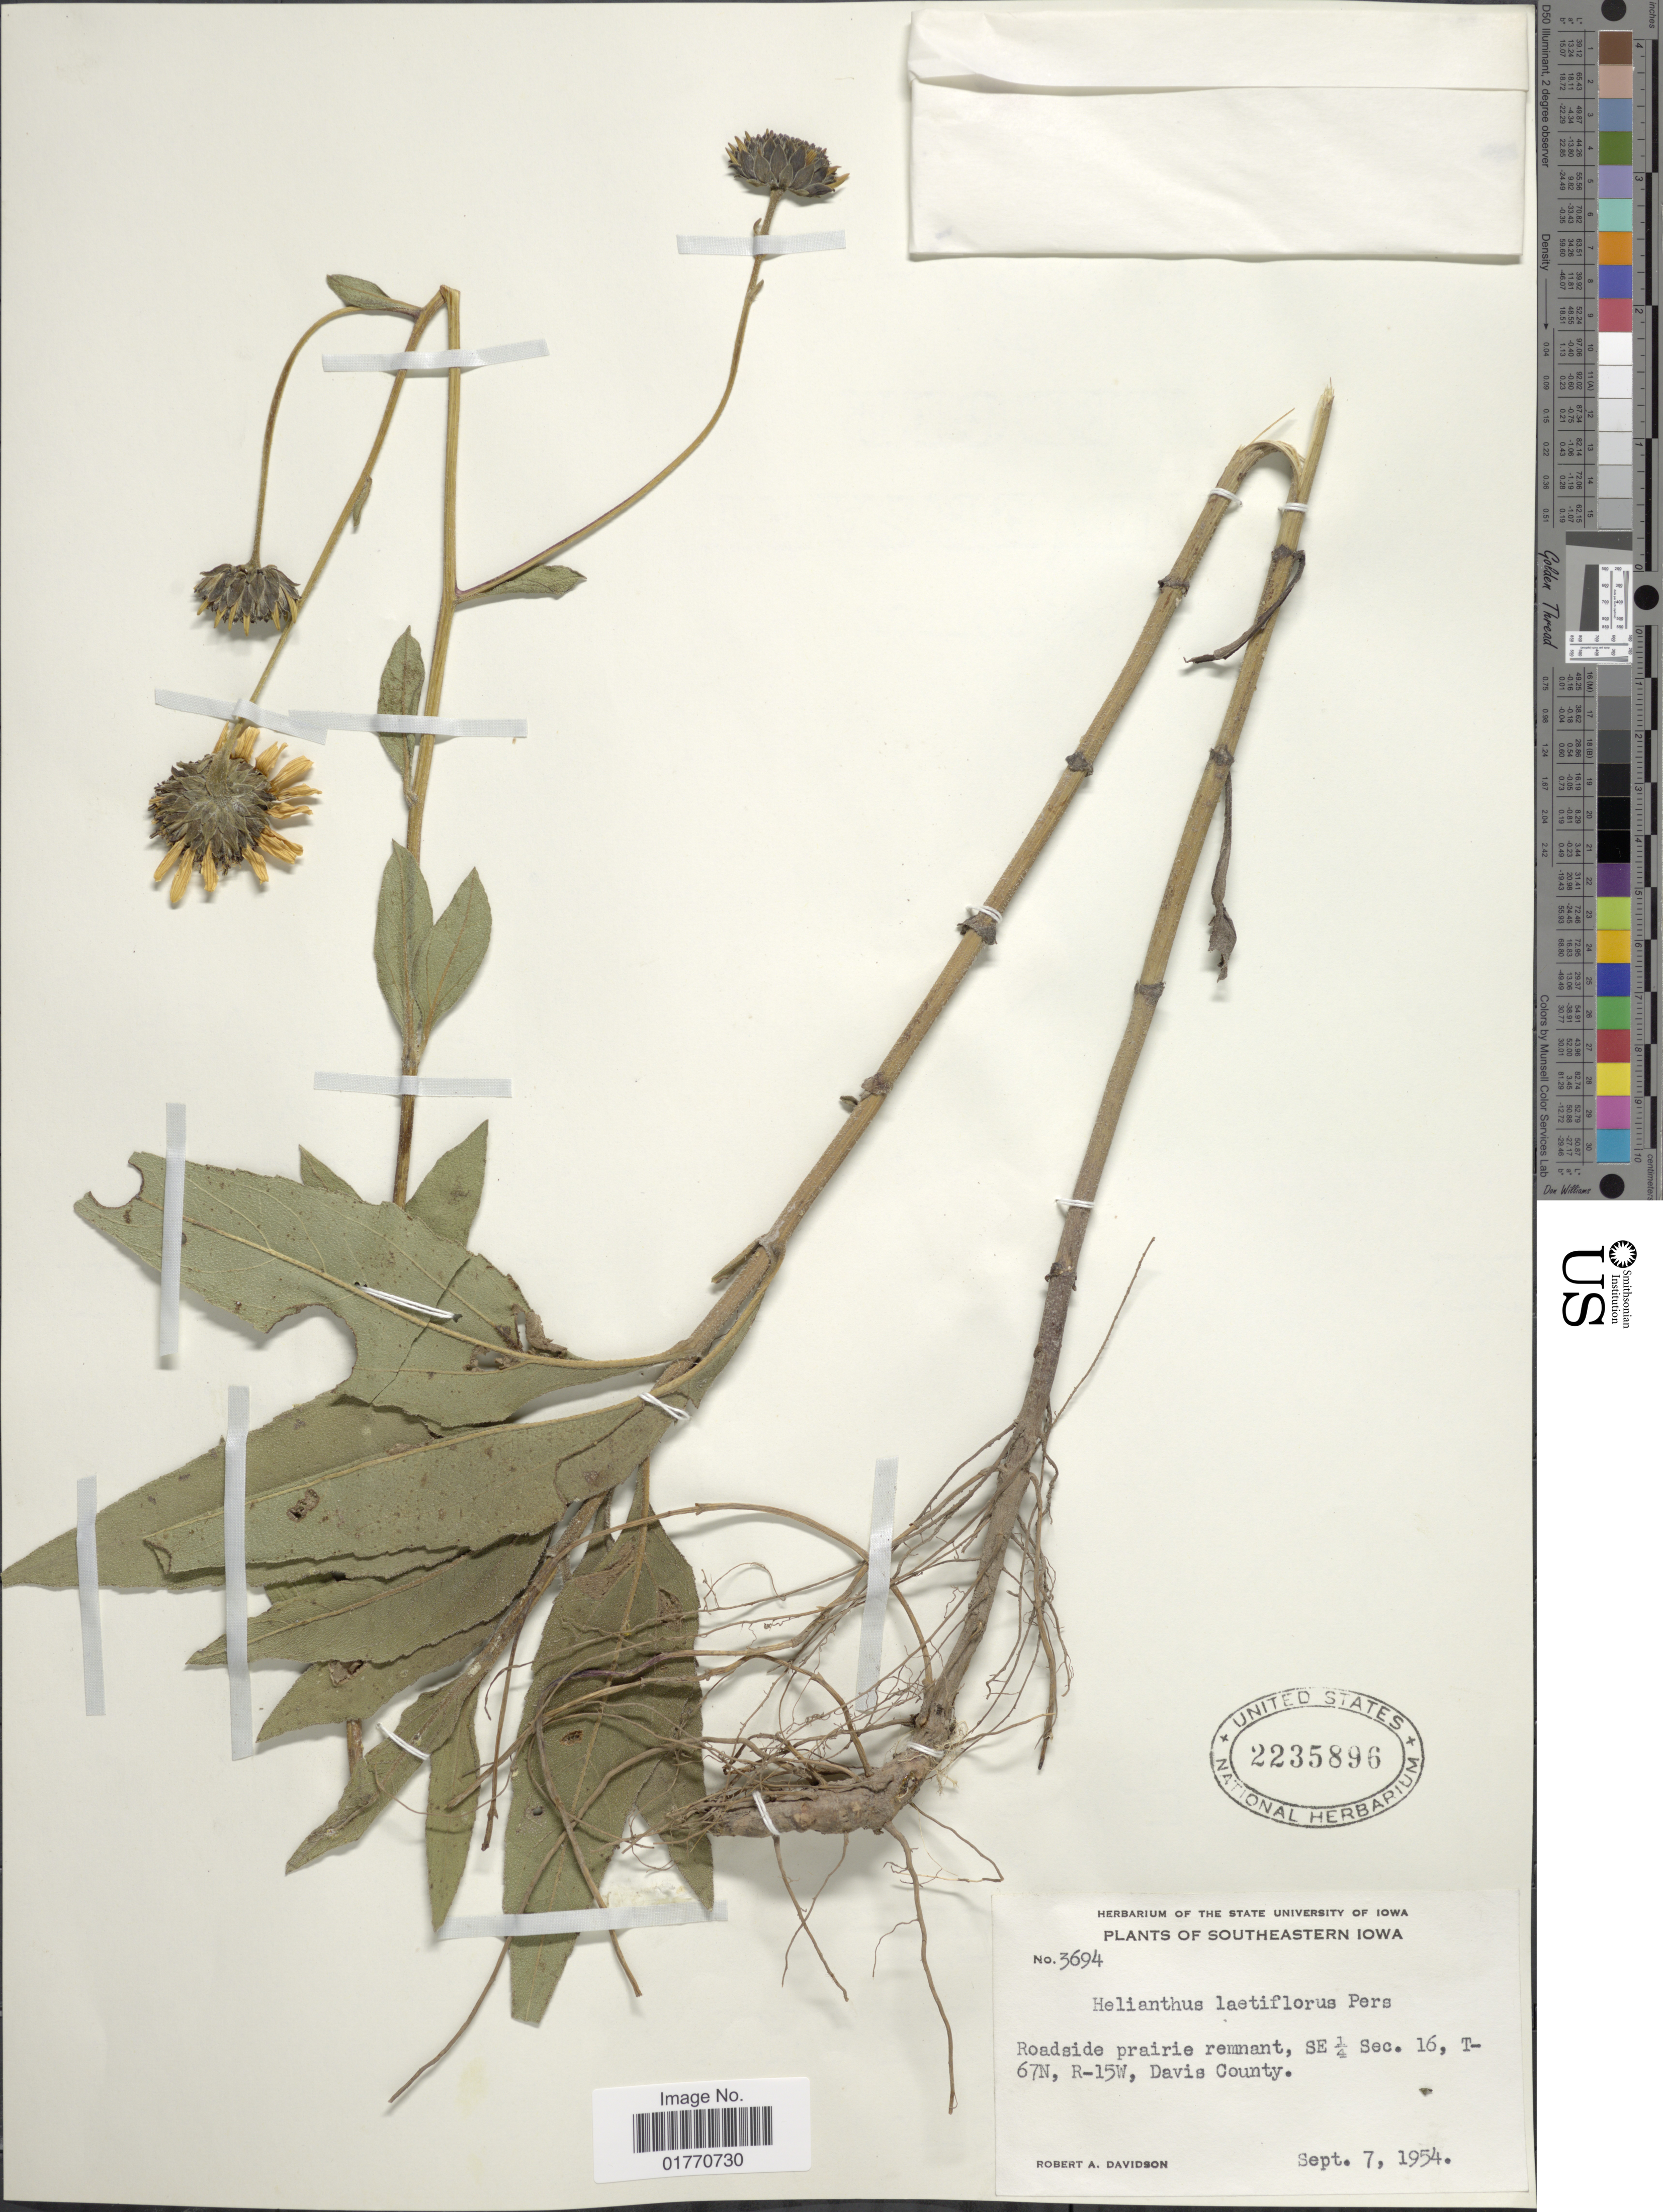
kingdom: Plantae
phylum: Tracheophyta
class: Magnoliopsida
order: Asterales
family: Asteraceae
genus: Helianthus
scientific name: Helianthus laetiflorus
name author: Pers.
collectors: R. A. Davidson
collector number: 3694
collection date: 1954-09-07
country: United States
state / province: Iowa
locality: Southeastern Iowa, roadside prairie remnant, SE 1/4 Sec. 16, T-67N, R-15W, Davis County.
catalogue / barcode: US 2235896